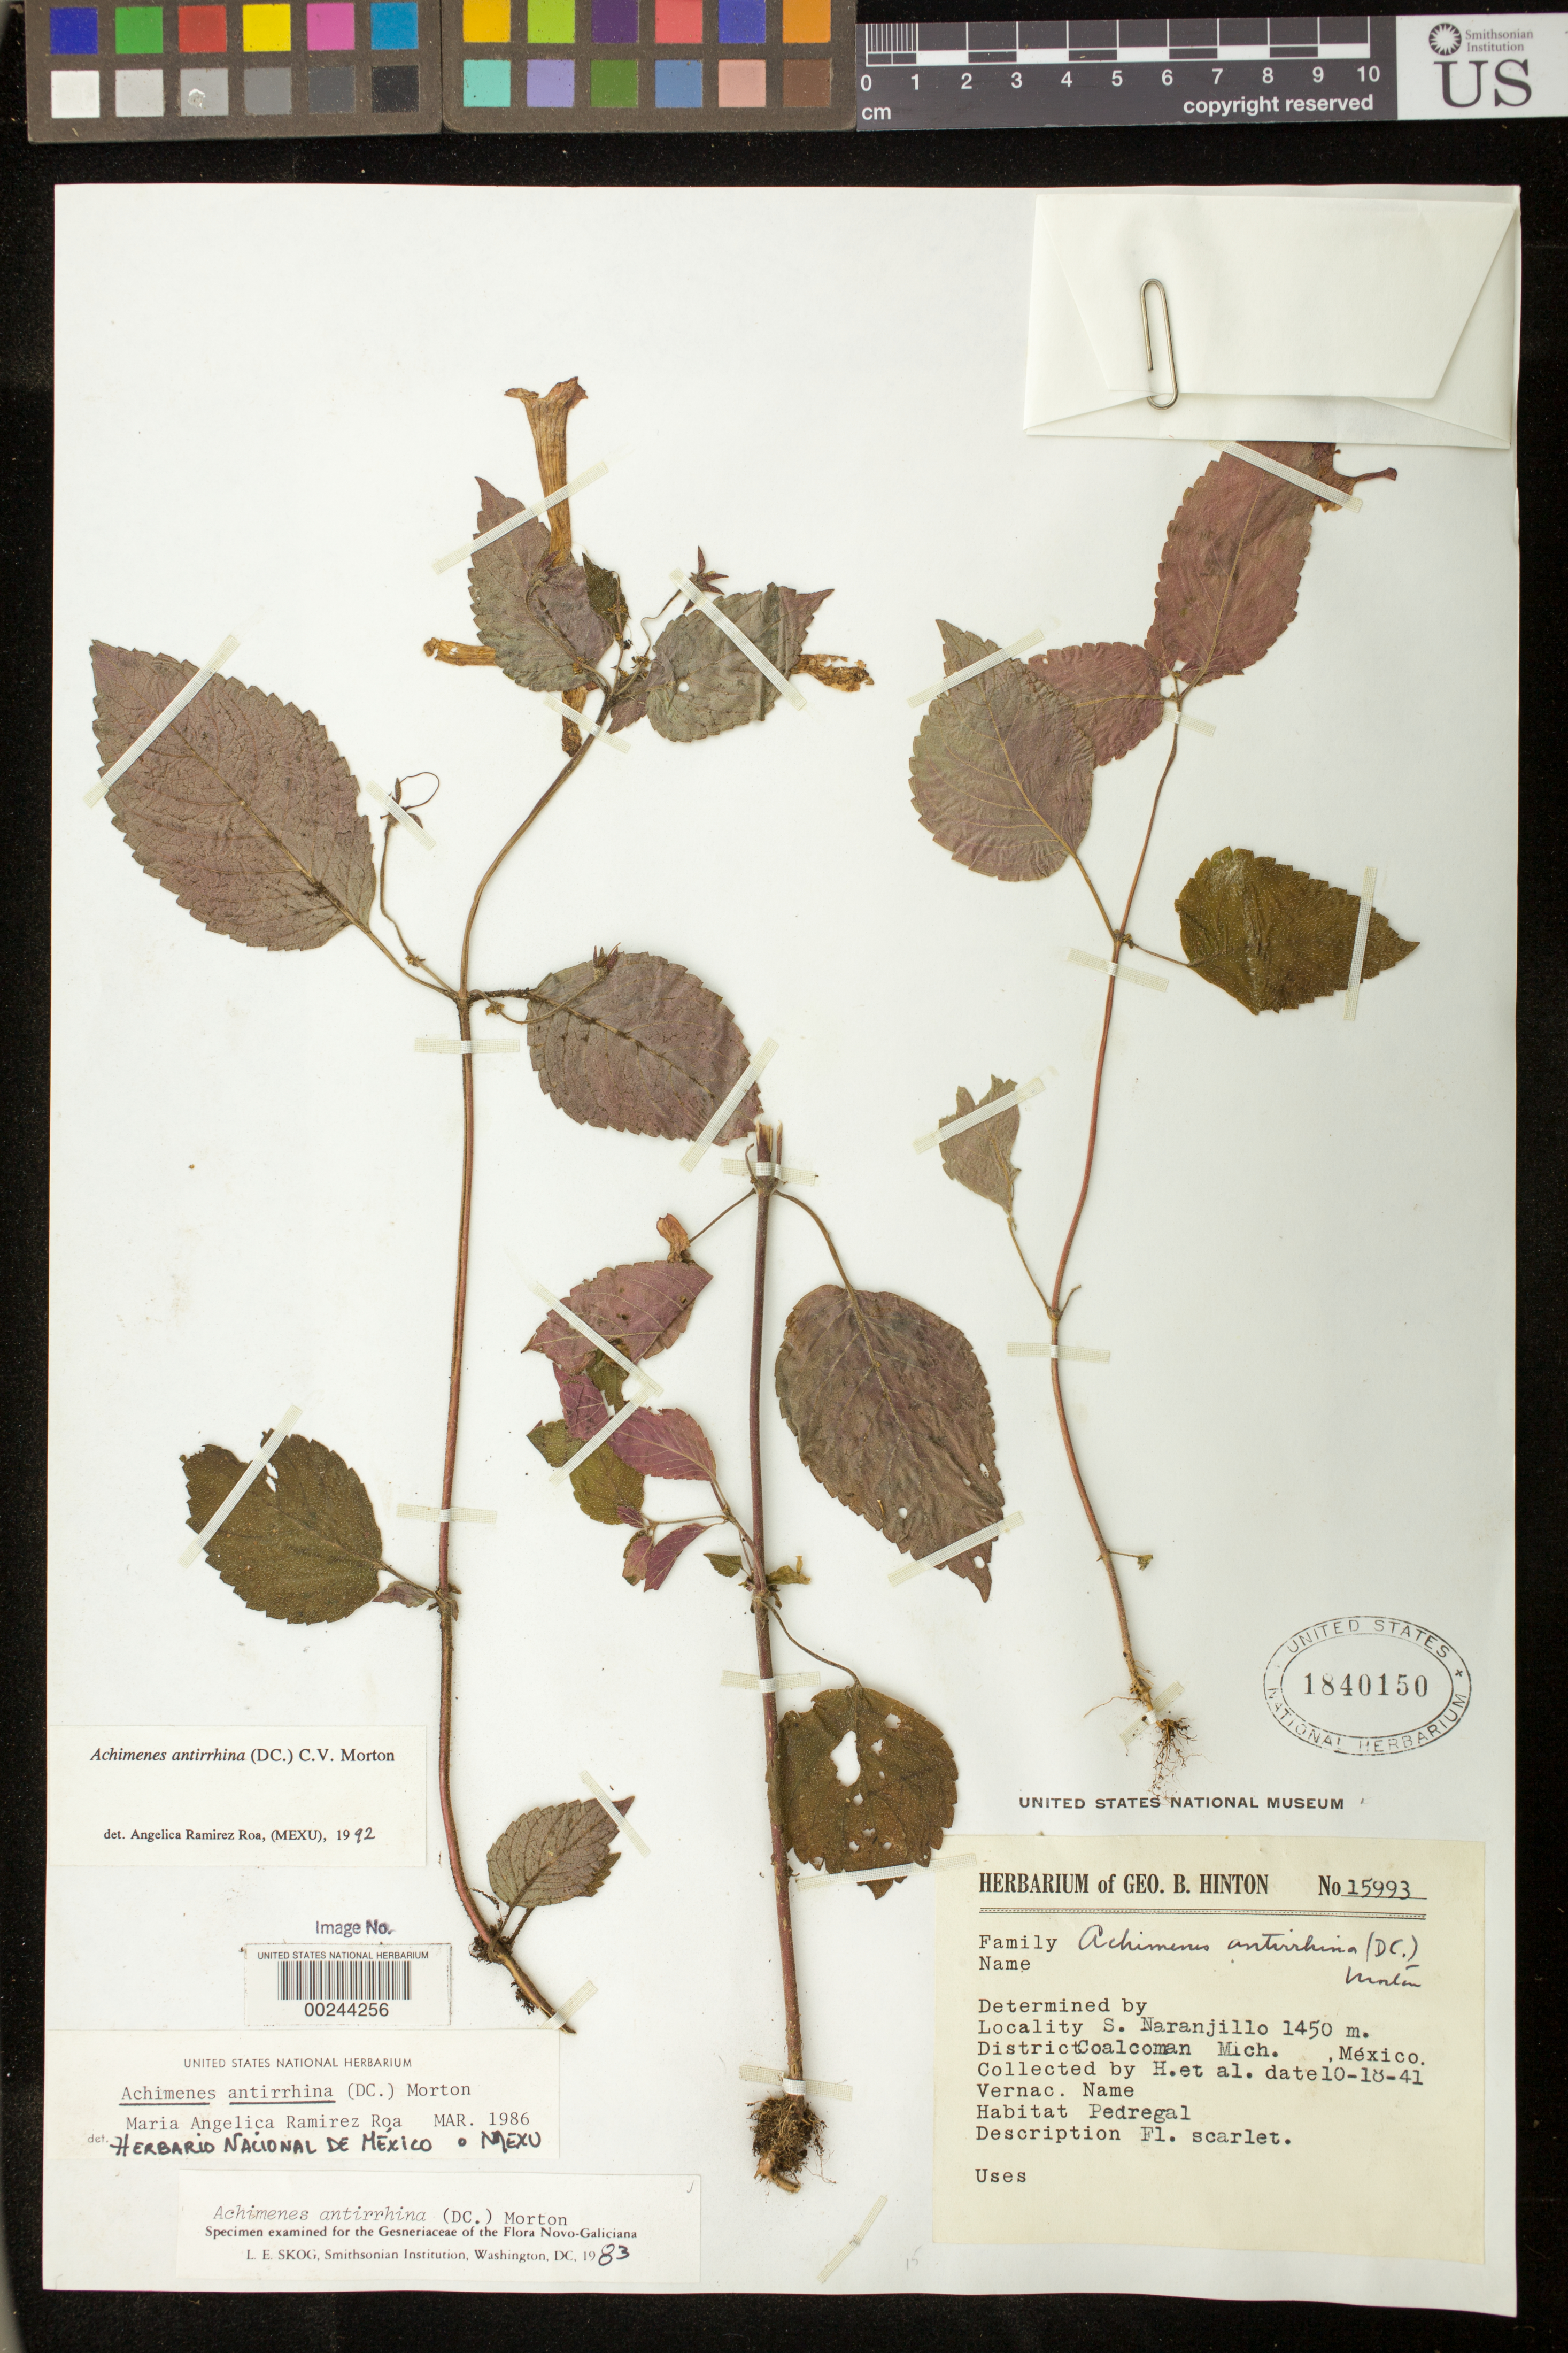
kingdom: Plantae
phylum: Tracheophyta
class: Magnoliopsida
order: Lamiales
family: Gesneriaceae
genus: Achimenes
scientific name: Achimenes antirrhina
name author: (DC.) C.V. Morton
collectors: G. B. Hinton & et al.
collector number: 15993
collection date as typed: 18 Oct 1941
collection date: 1941-10-18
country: Mexico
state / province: Michoacan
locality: Dist. Coalcoman, S Naranjillo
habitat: Pedregal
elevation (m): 1450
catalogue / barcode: US 1840150